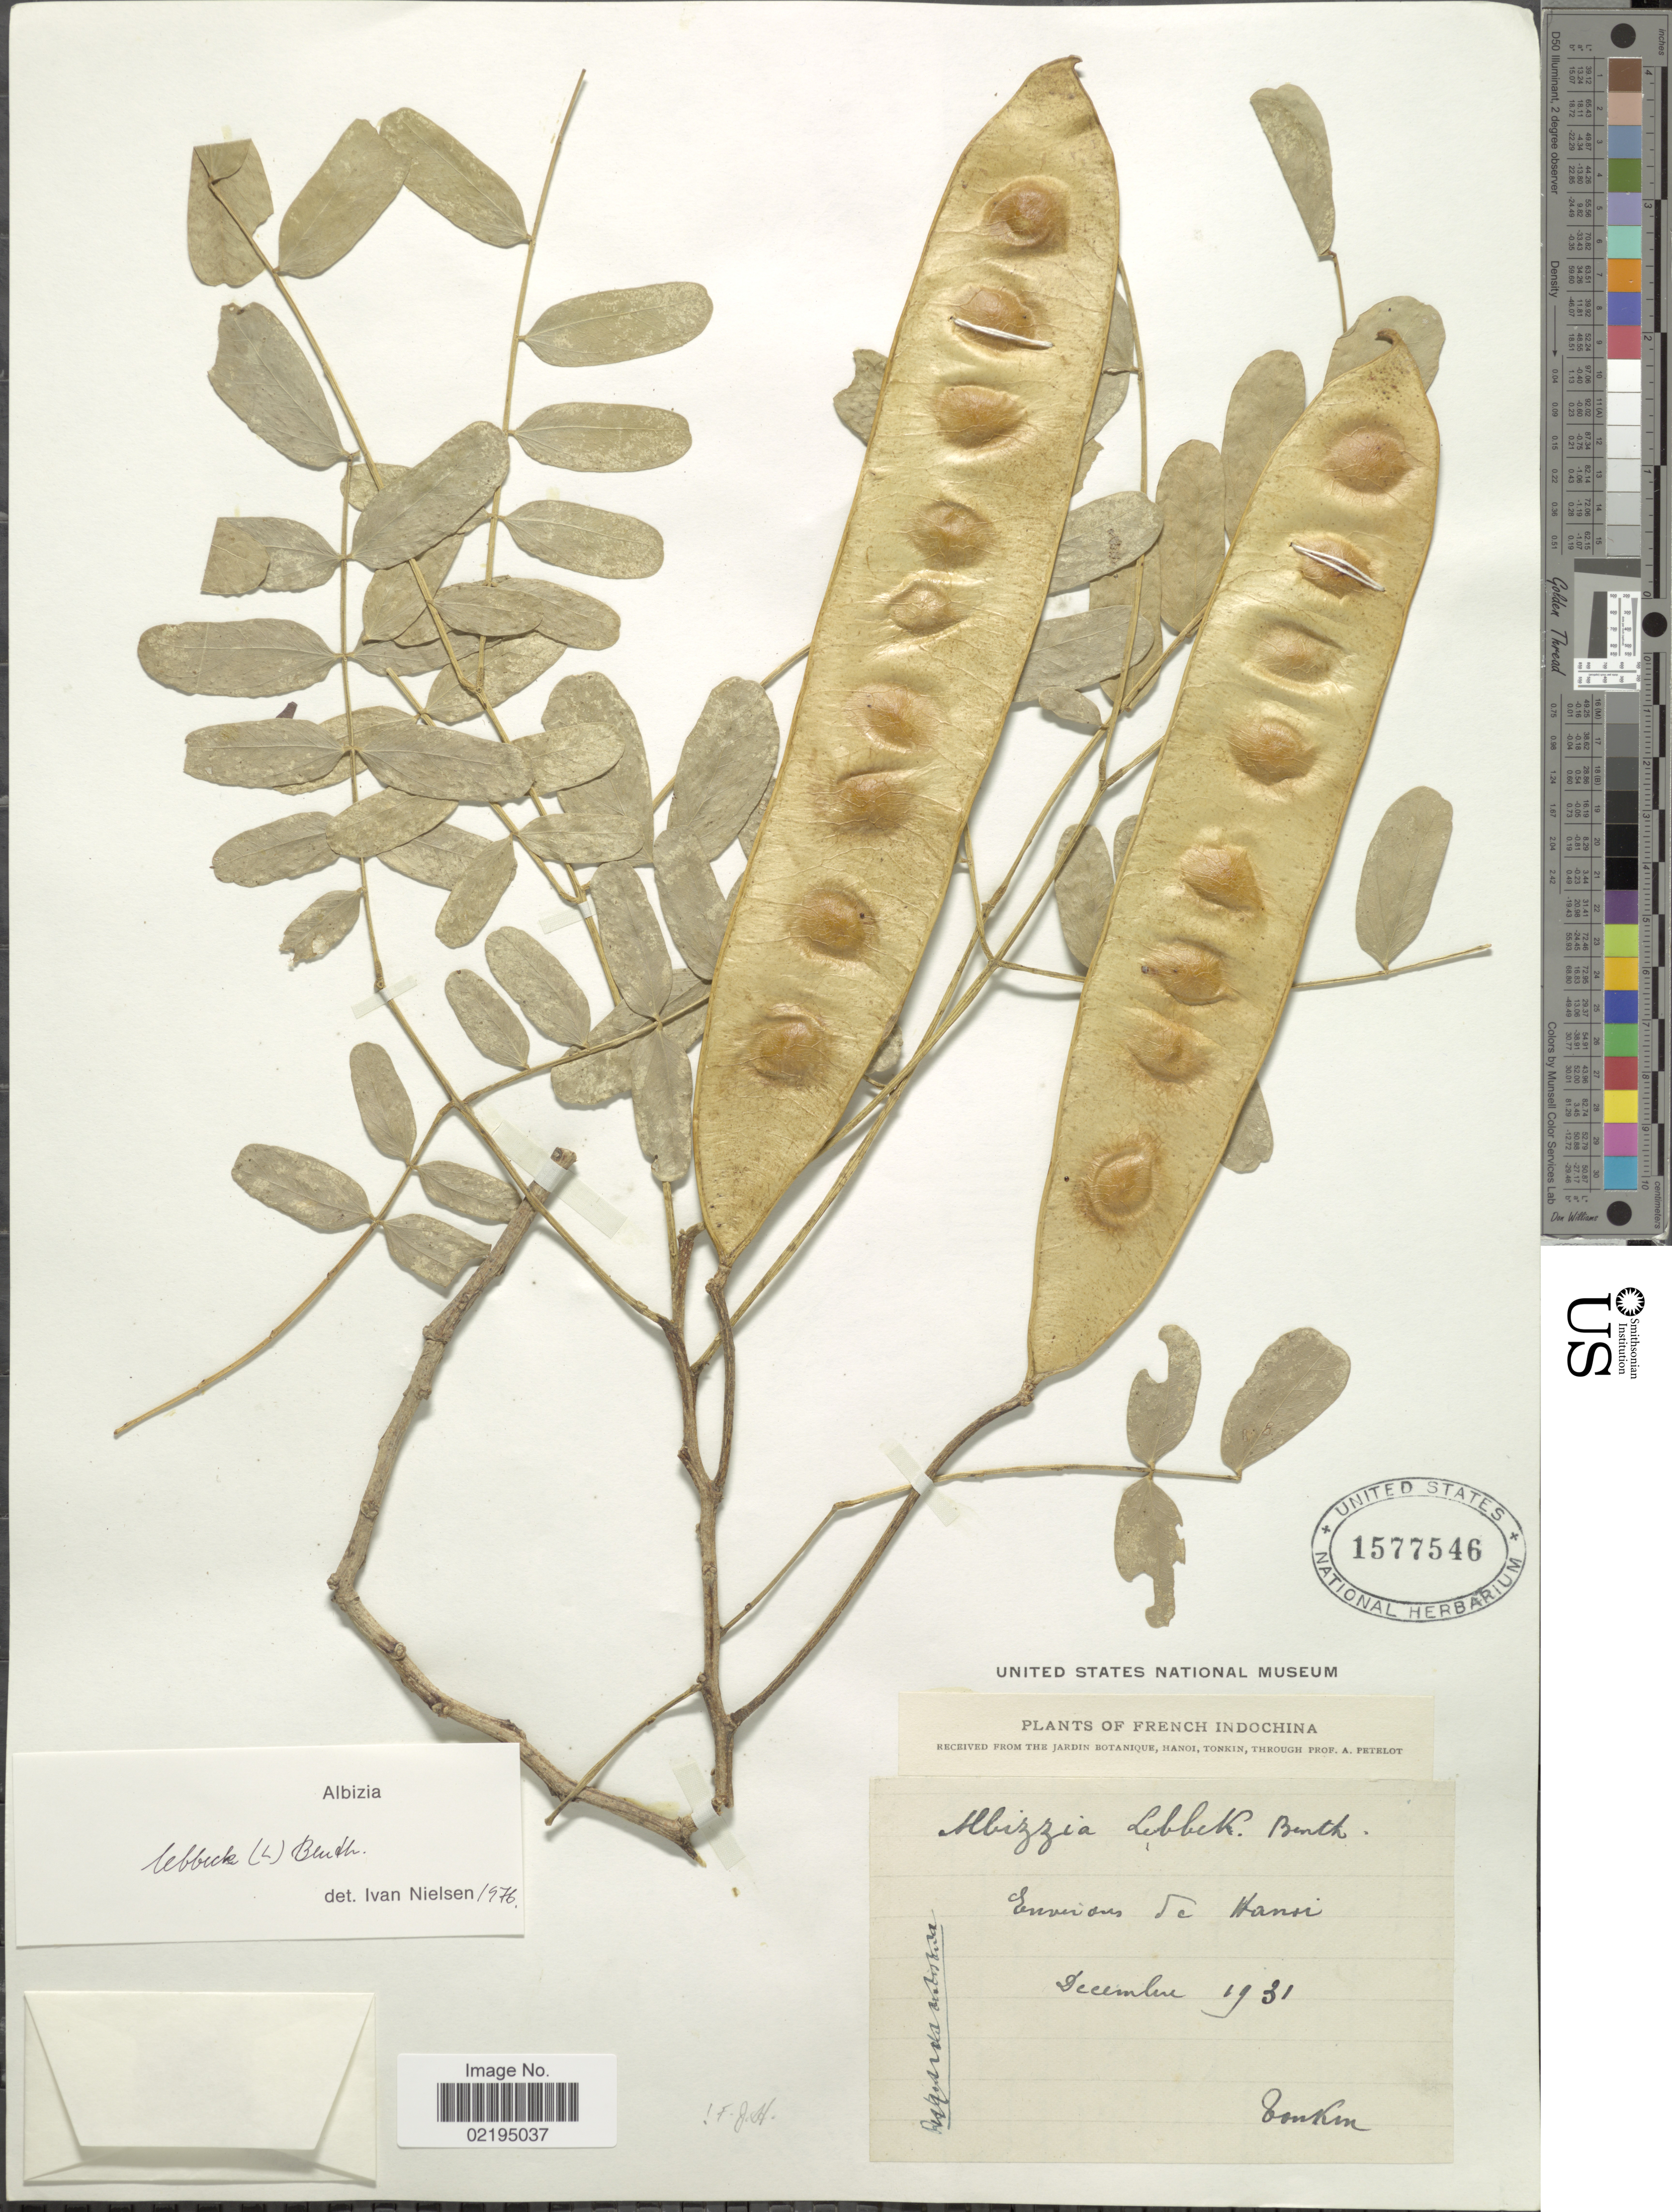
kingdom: Plantae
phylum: Tracheophyta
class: Magnoliopsida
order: Fabales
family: Fabaceae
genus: Albizia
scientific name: Albizia lebbeck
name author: (L.) Benth.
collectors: A. Petelot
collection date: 1931-12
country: Vietnam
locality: Tonkin. Environs de Hanoi.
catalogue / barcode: US 1577546